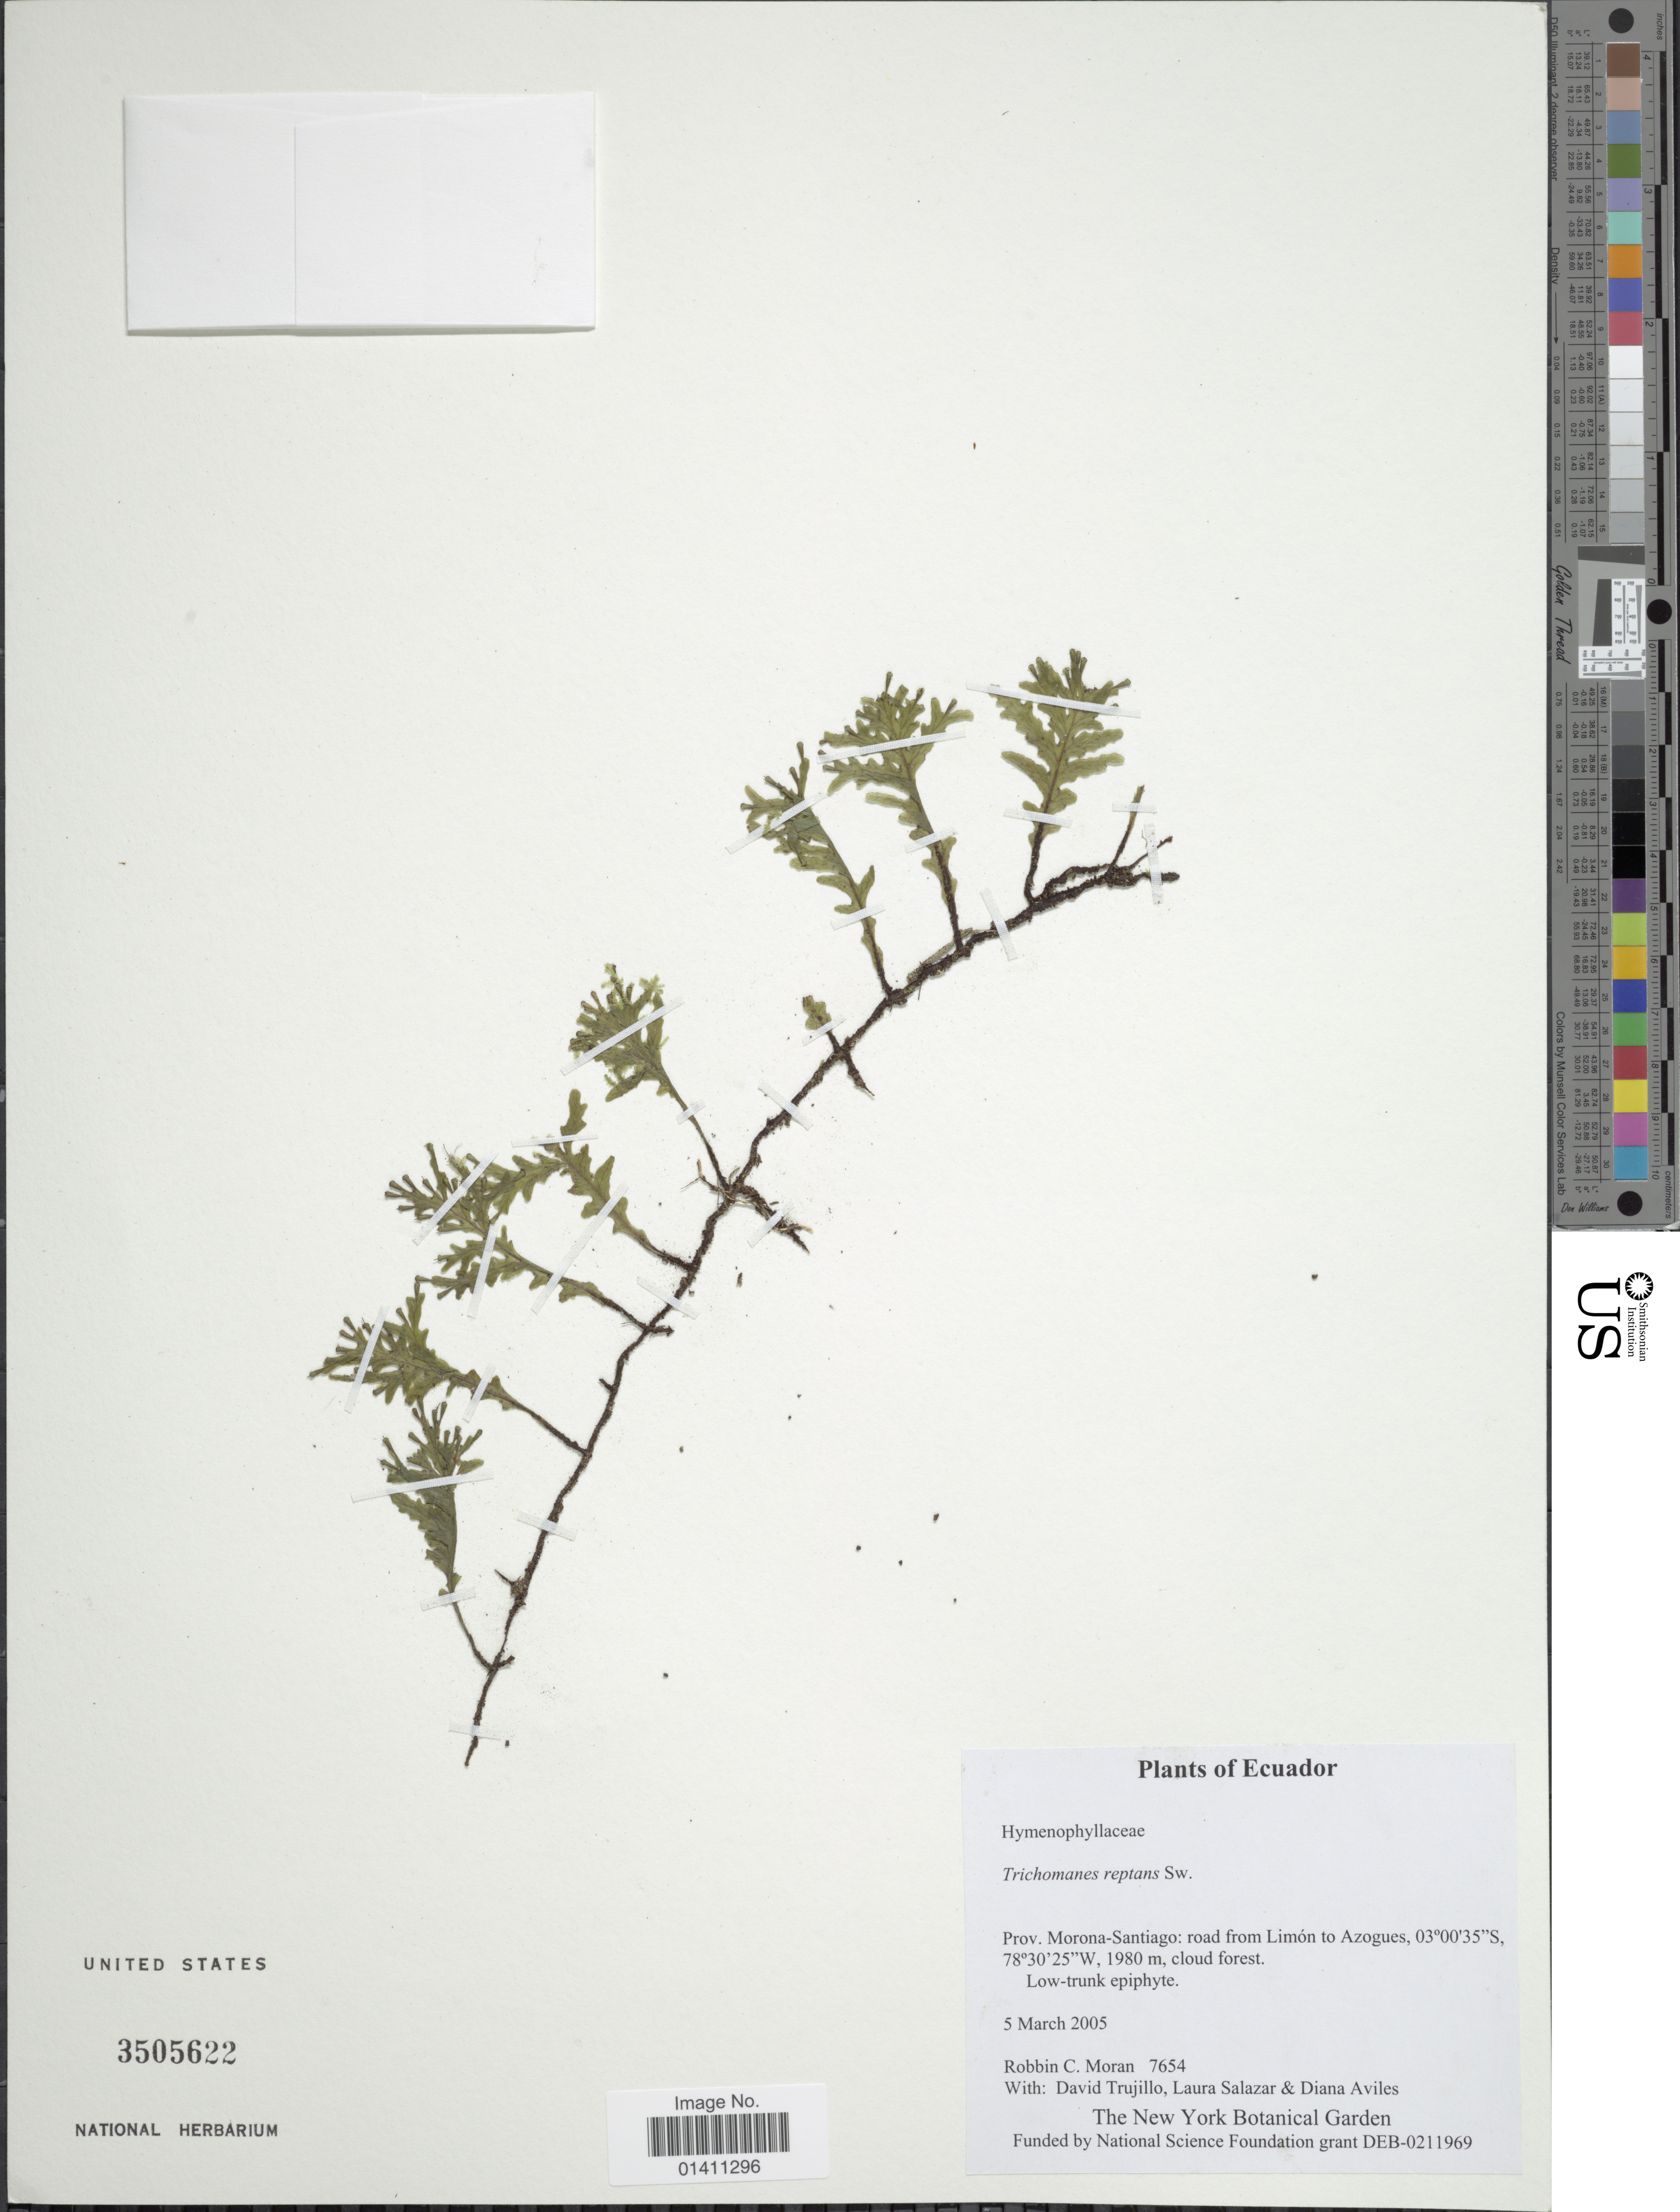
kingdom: Plantae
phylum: Tracheophyta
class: Polypodiopsida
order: Hymenophyllales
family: Hymenophyllaceae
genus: Didymoglossum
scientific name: Didymoglossum reptans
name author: (Sw.) C. Presl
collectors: R. Moran, D. Trujillo, L. Salazar & D. Aviles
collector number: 7654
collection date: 2005-03-05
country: Ecuador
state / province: Morona-Santiago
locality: Road from Limon to Azogues.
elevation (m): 1980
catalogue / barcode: US 3505622